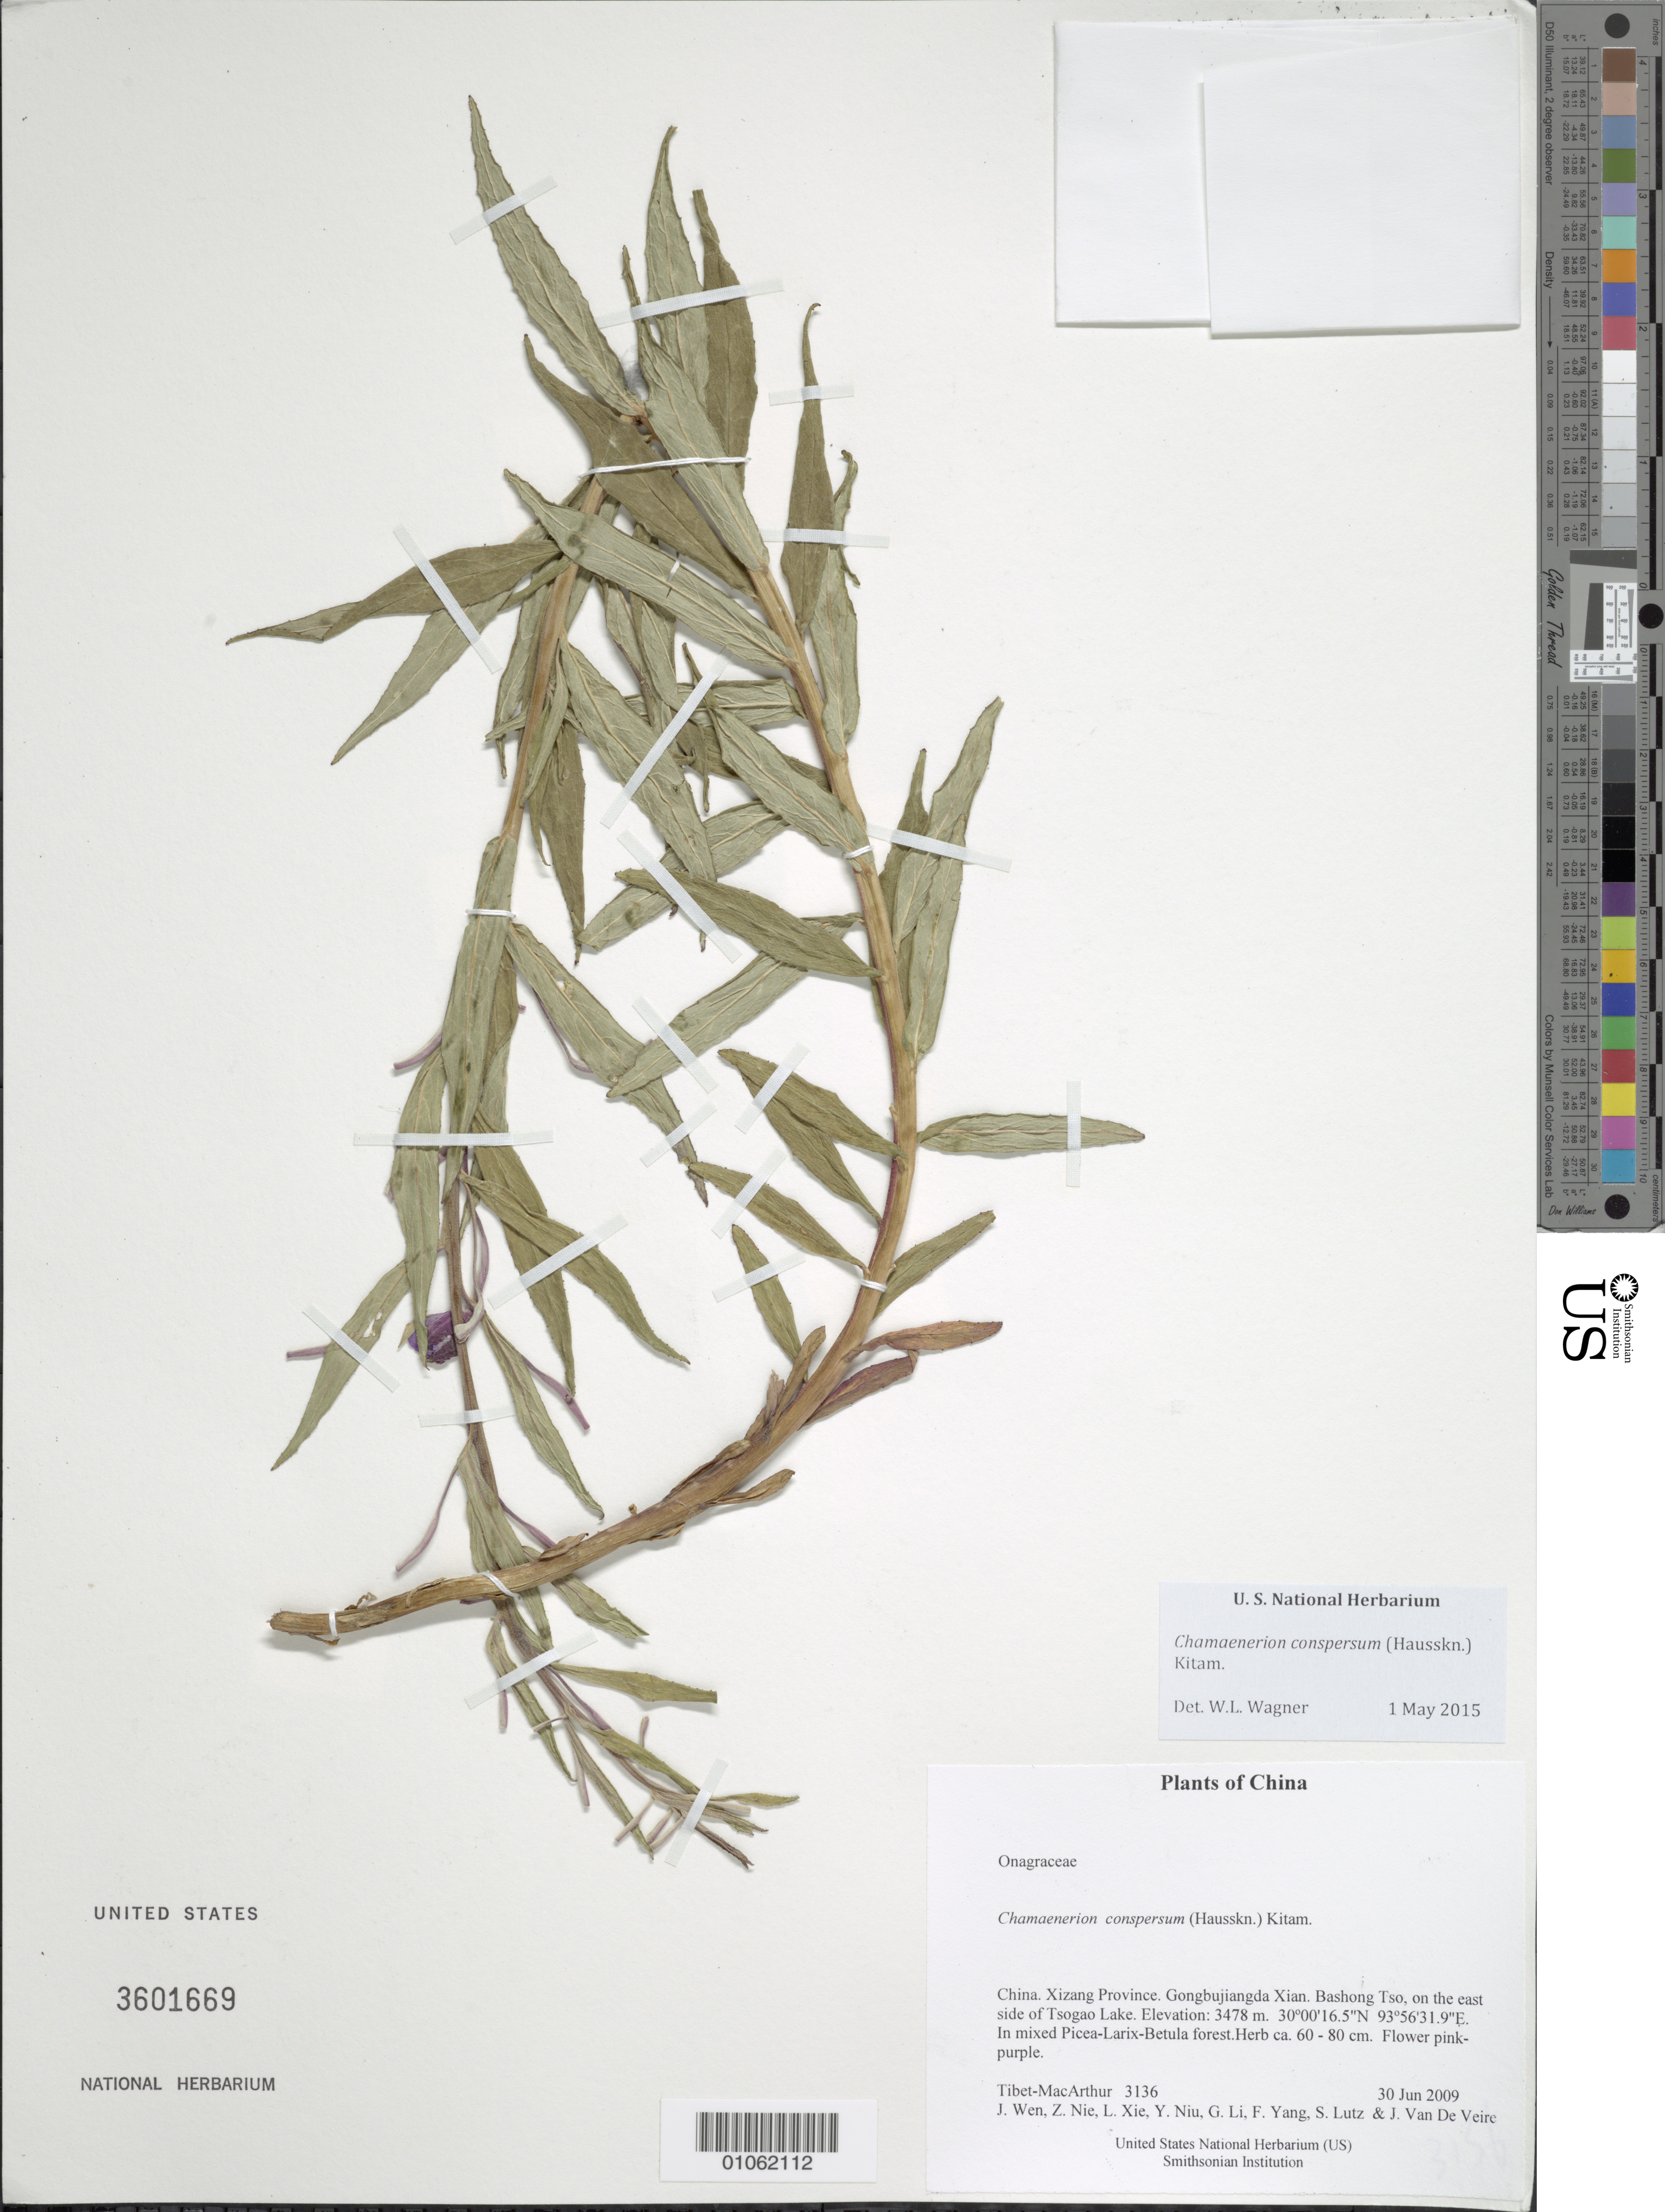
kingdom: Plantae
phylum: Tracheophyta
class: Magnoliopsida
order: Myrtales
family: Onagraceae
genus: Chamaenerion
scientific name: Chamaenerion conspersum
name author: (Hausskn.) Kitam.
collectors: Tibet-MacArthur, J. Wen, Z. Nie, L. Xie, Y. Niu, G. Li, F. Yang, S. Lutz & J. Van De Veire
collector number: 3136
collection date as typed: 30 Jun 2009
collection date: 2009-06-30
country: China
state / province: Xizang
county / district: Gongbujiangda Xian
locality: Bashong Tso, on the east side of Tsogao Lake.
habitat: In mixed Picea-Larix-Betula forest.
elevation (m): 3478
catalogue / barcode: US 3601669